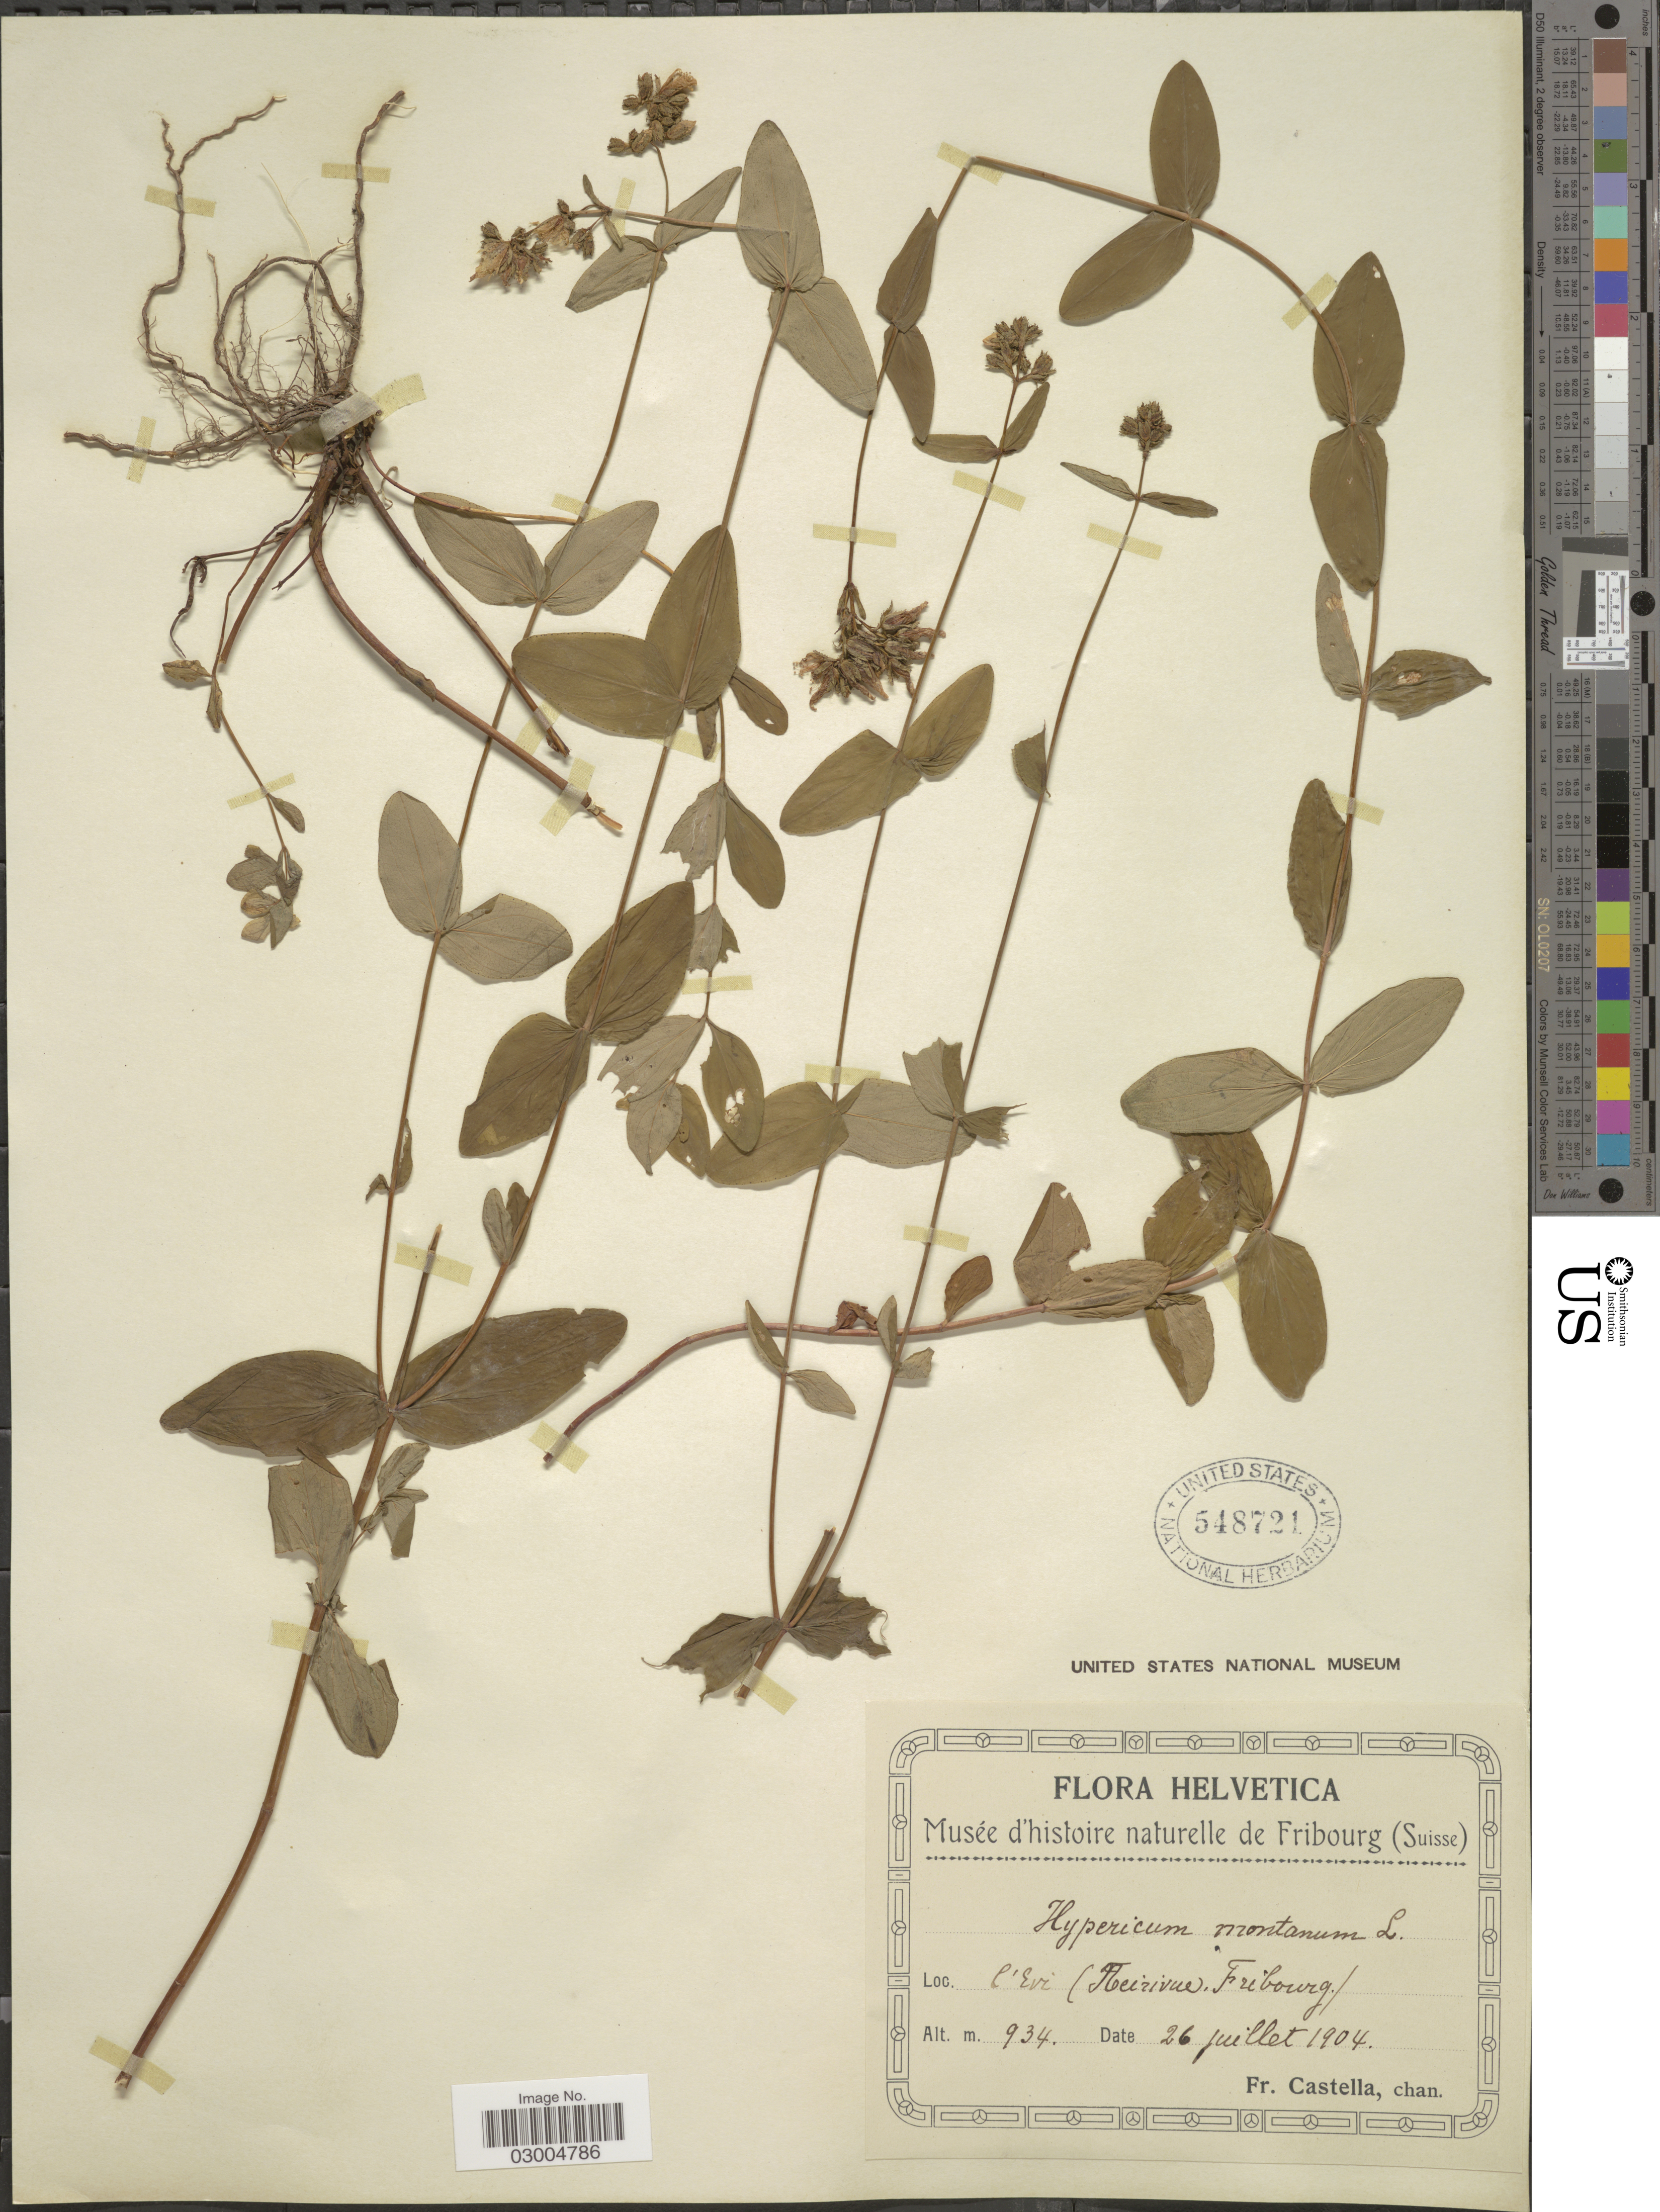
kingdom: Plantae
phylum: Tracheophyta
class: Magnoliopsida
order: Malpighiales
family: Hypericaceae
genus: Hypericum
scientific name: Hypericum montanum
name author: L.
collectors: Fr. Castella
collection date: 1904-07-26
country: Switzerland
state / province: Fribourg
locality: Helvetica. L'Evi (Neirivue).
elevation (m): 934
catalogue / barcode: US 548721